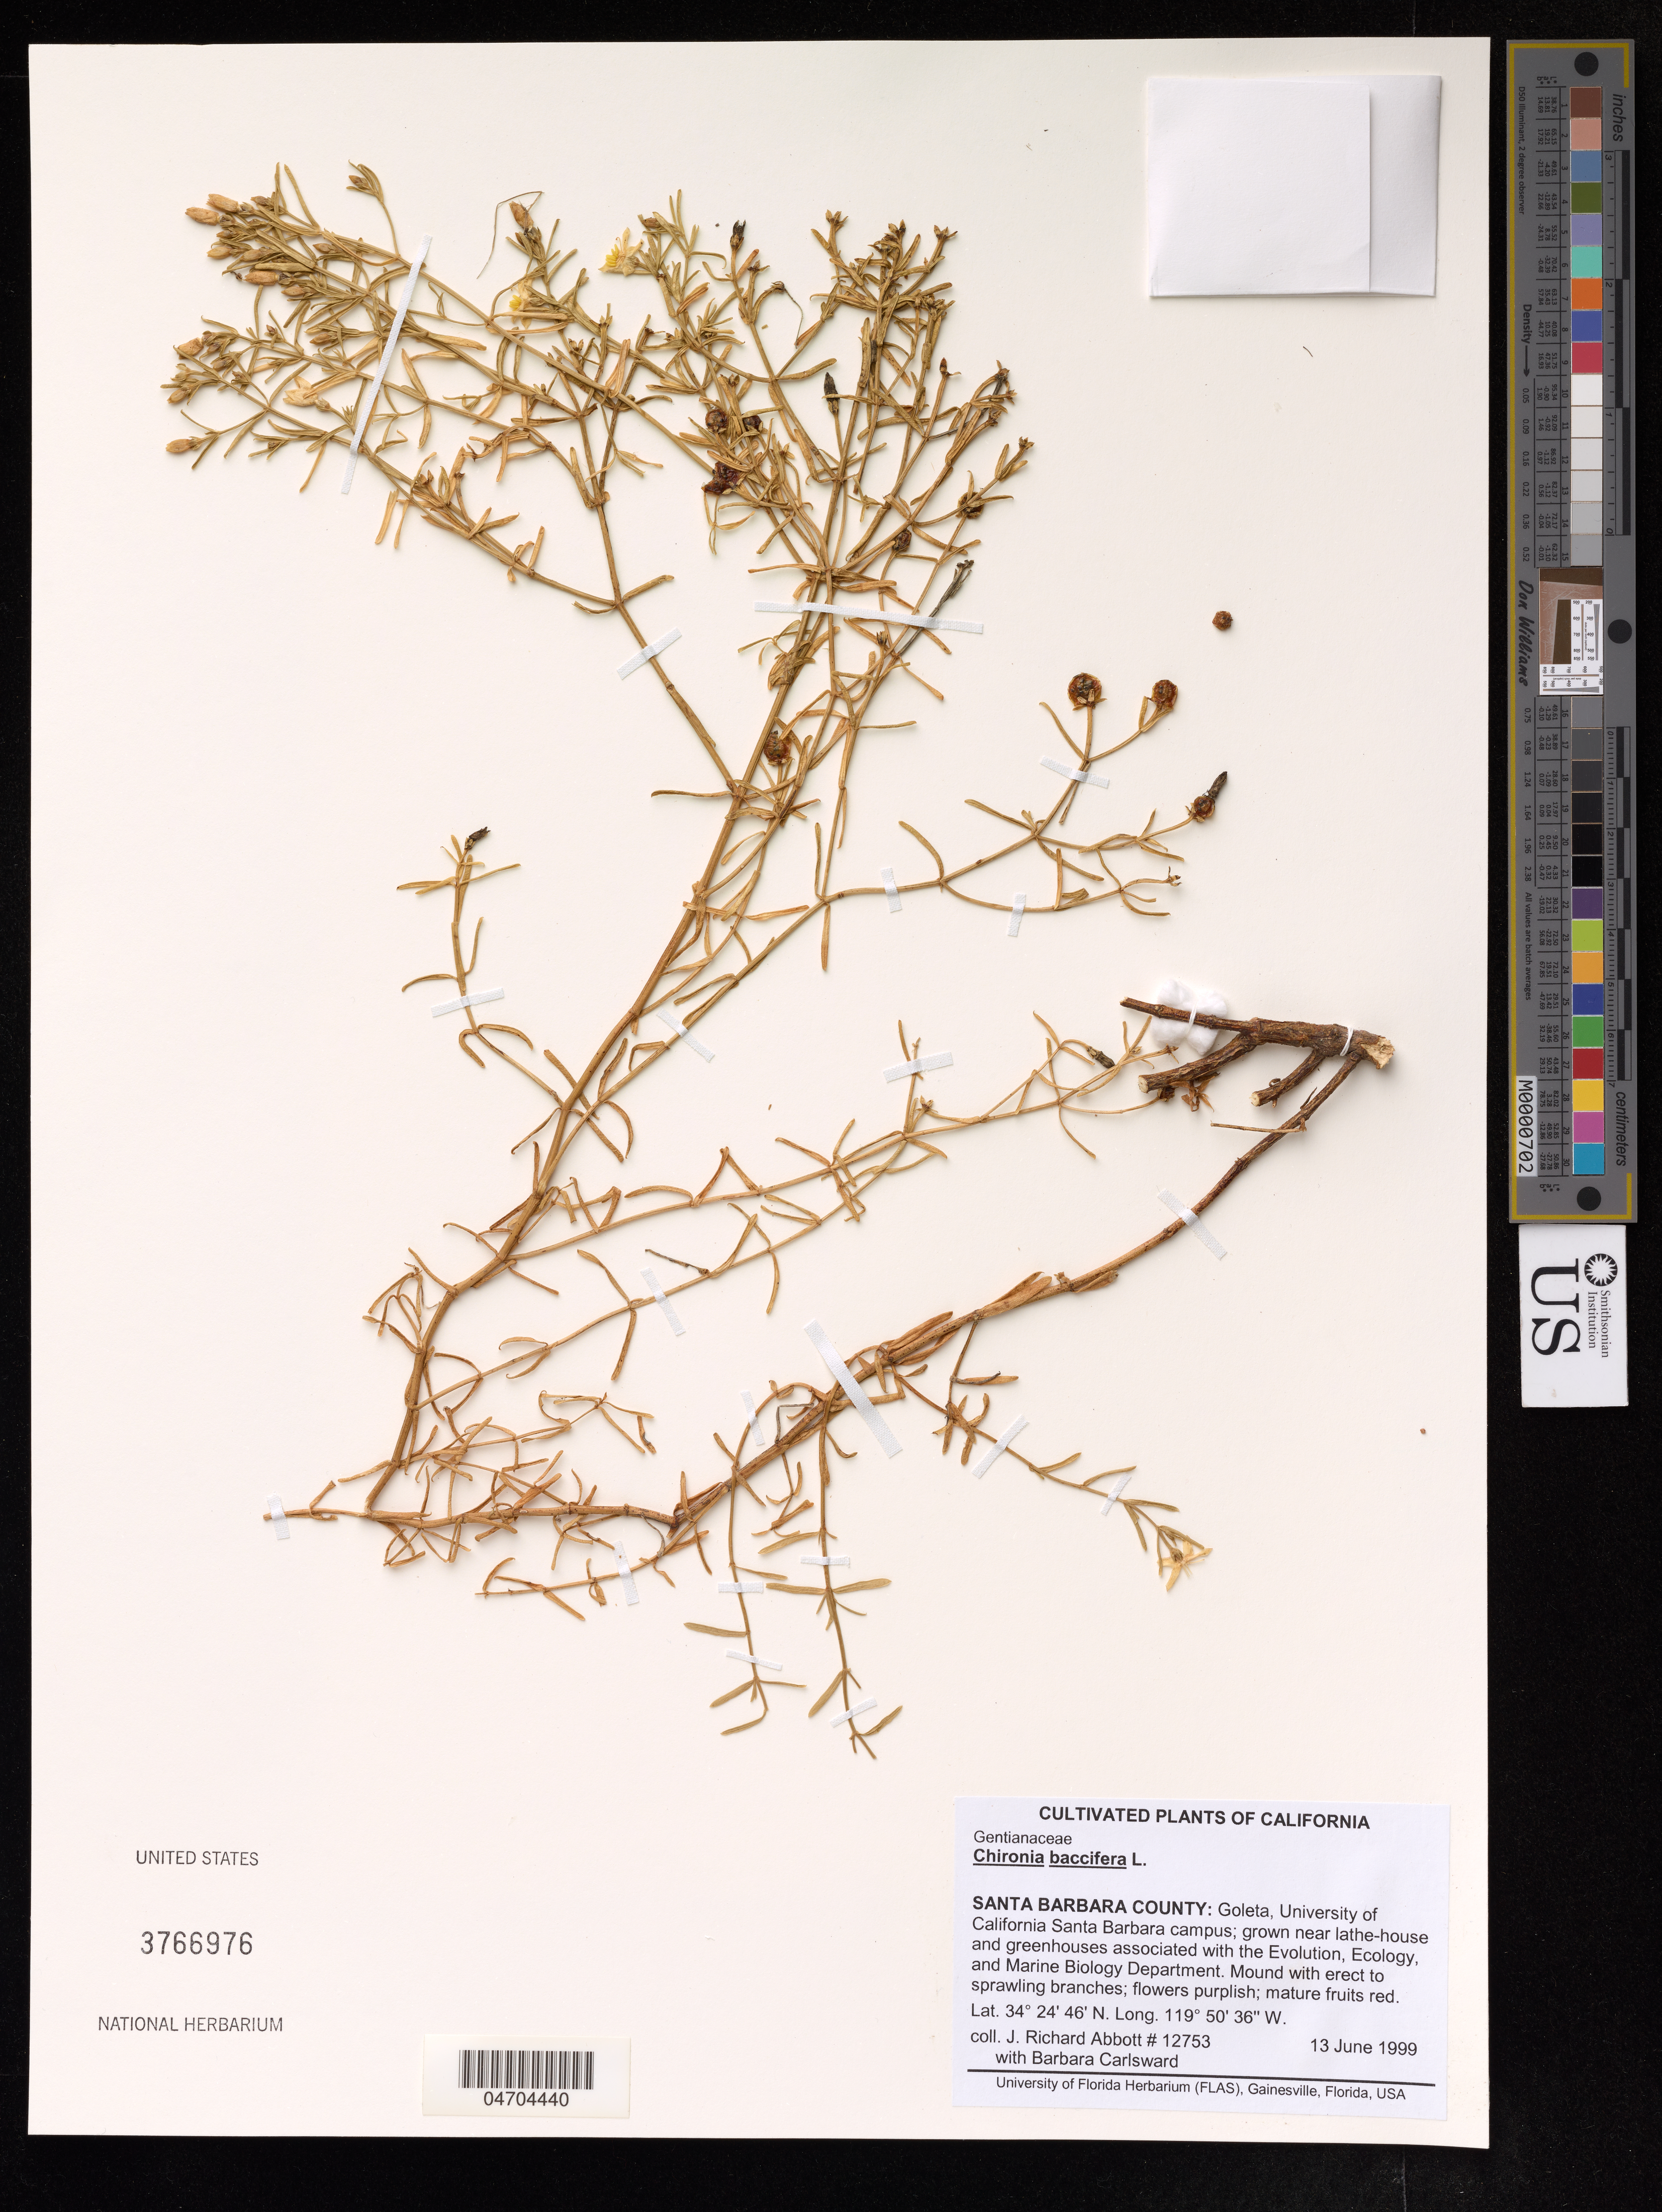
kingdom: Plantae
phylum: Tracheophyta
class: Magnoliopsida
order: Gentianales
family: Gentianaceae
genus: Chironia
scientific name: Chironia baccifera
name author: L.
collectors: J. R. Abbott & B. Carlsward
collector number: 12753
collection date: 1999-06-13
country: United States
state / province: California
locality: Santa Barbara County: Goleta, University of California Santa Barbara campus; grown near lathe-house and greenhouses associated with the Evolution, Ecology and Marine Biology Department.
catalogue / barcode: US 3766976